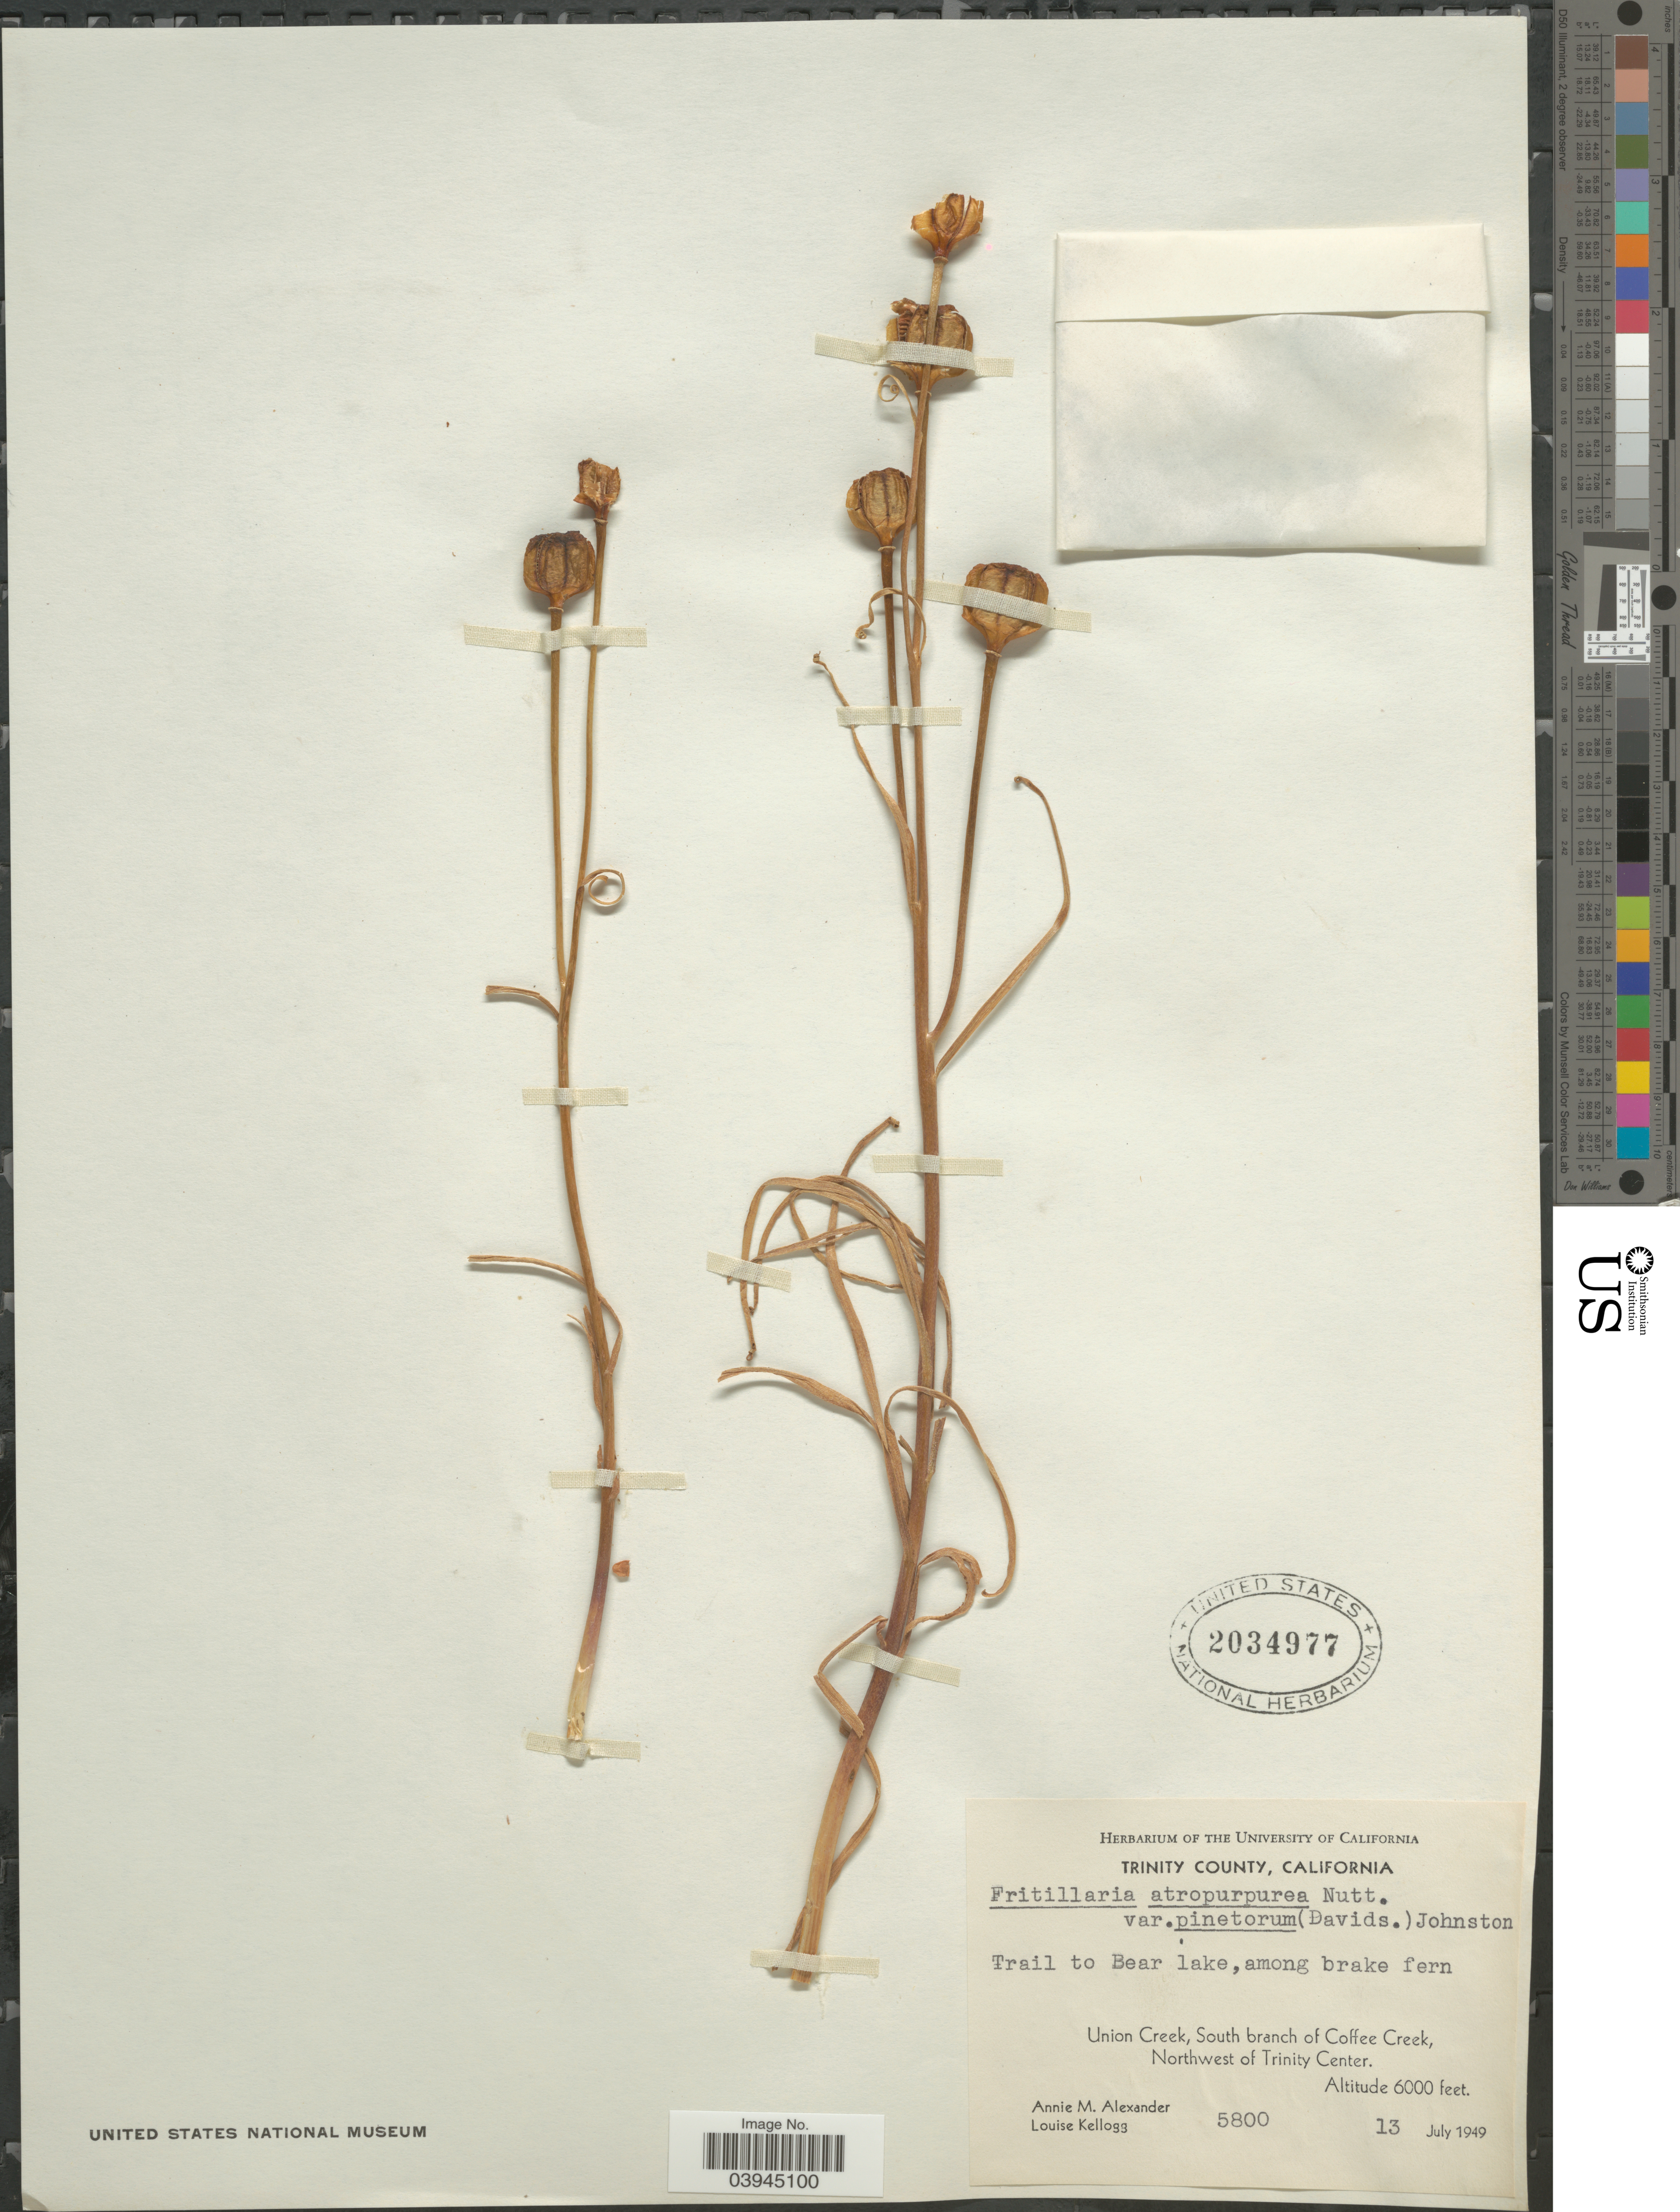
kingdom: Plantae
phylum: Tracheophyta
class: Liliopsida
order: Liliales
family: Liliaceae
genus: Fritillaria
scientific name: Fritillaria atropurpurea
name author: Nutt.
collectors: A. M. Alexander & L. Kellogg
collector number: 5800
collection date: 1949-07-13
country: United States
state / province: California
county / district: Trinity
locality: Trinity County. Trail to Bear lake, among brake fern. Union Creek, South branch of Coffee Creek, Northwest of Trinity Center.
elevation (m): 1829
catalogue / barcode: US 2034977